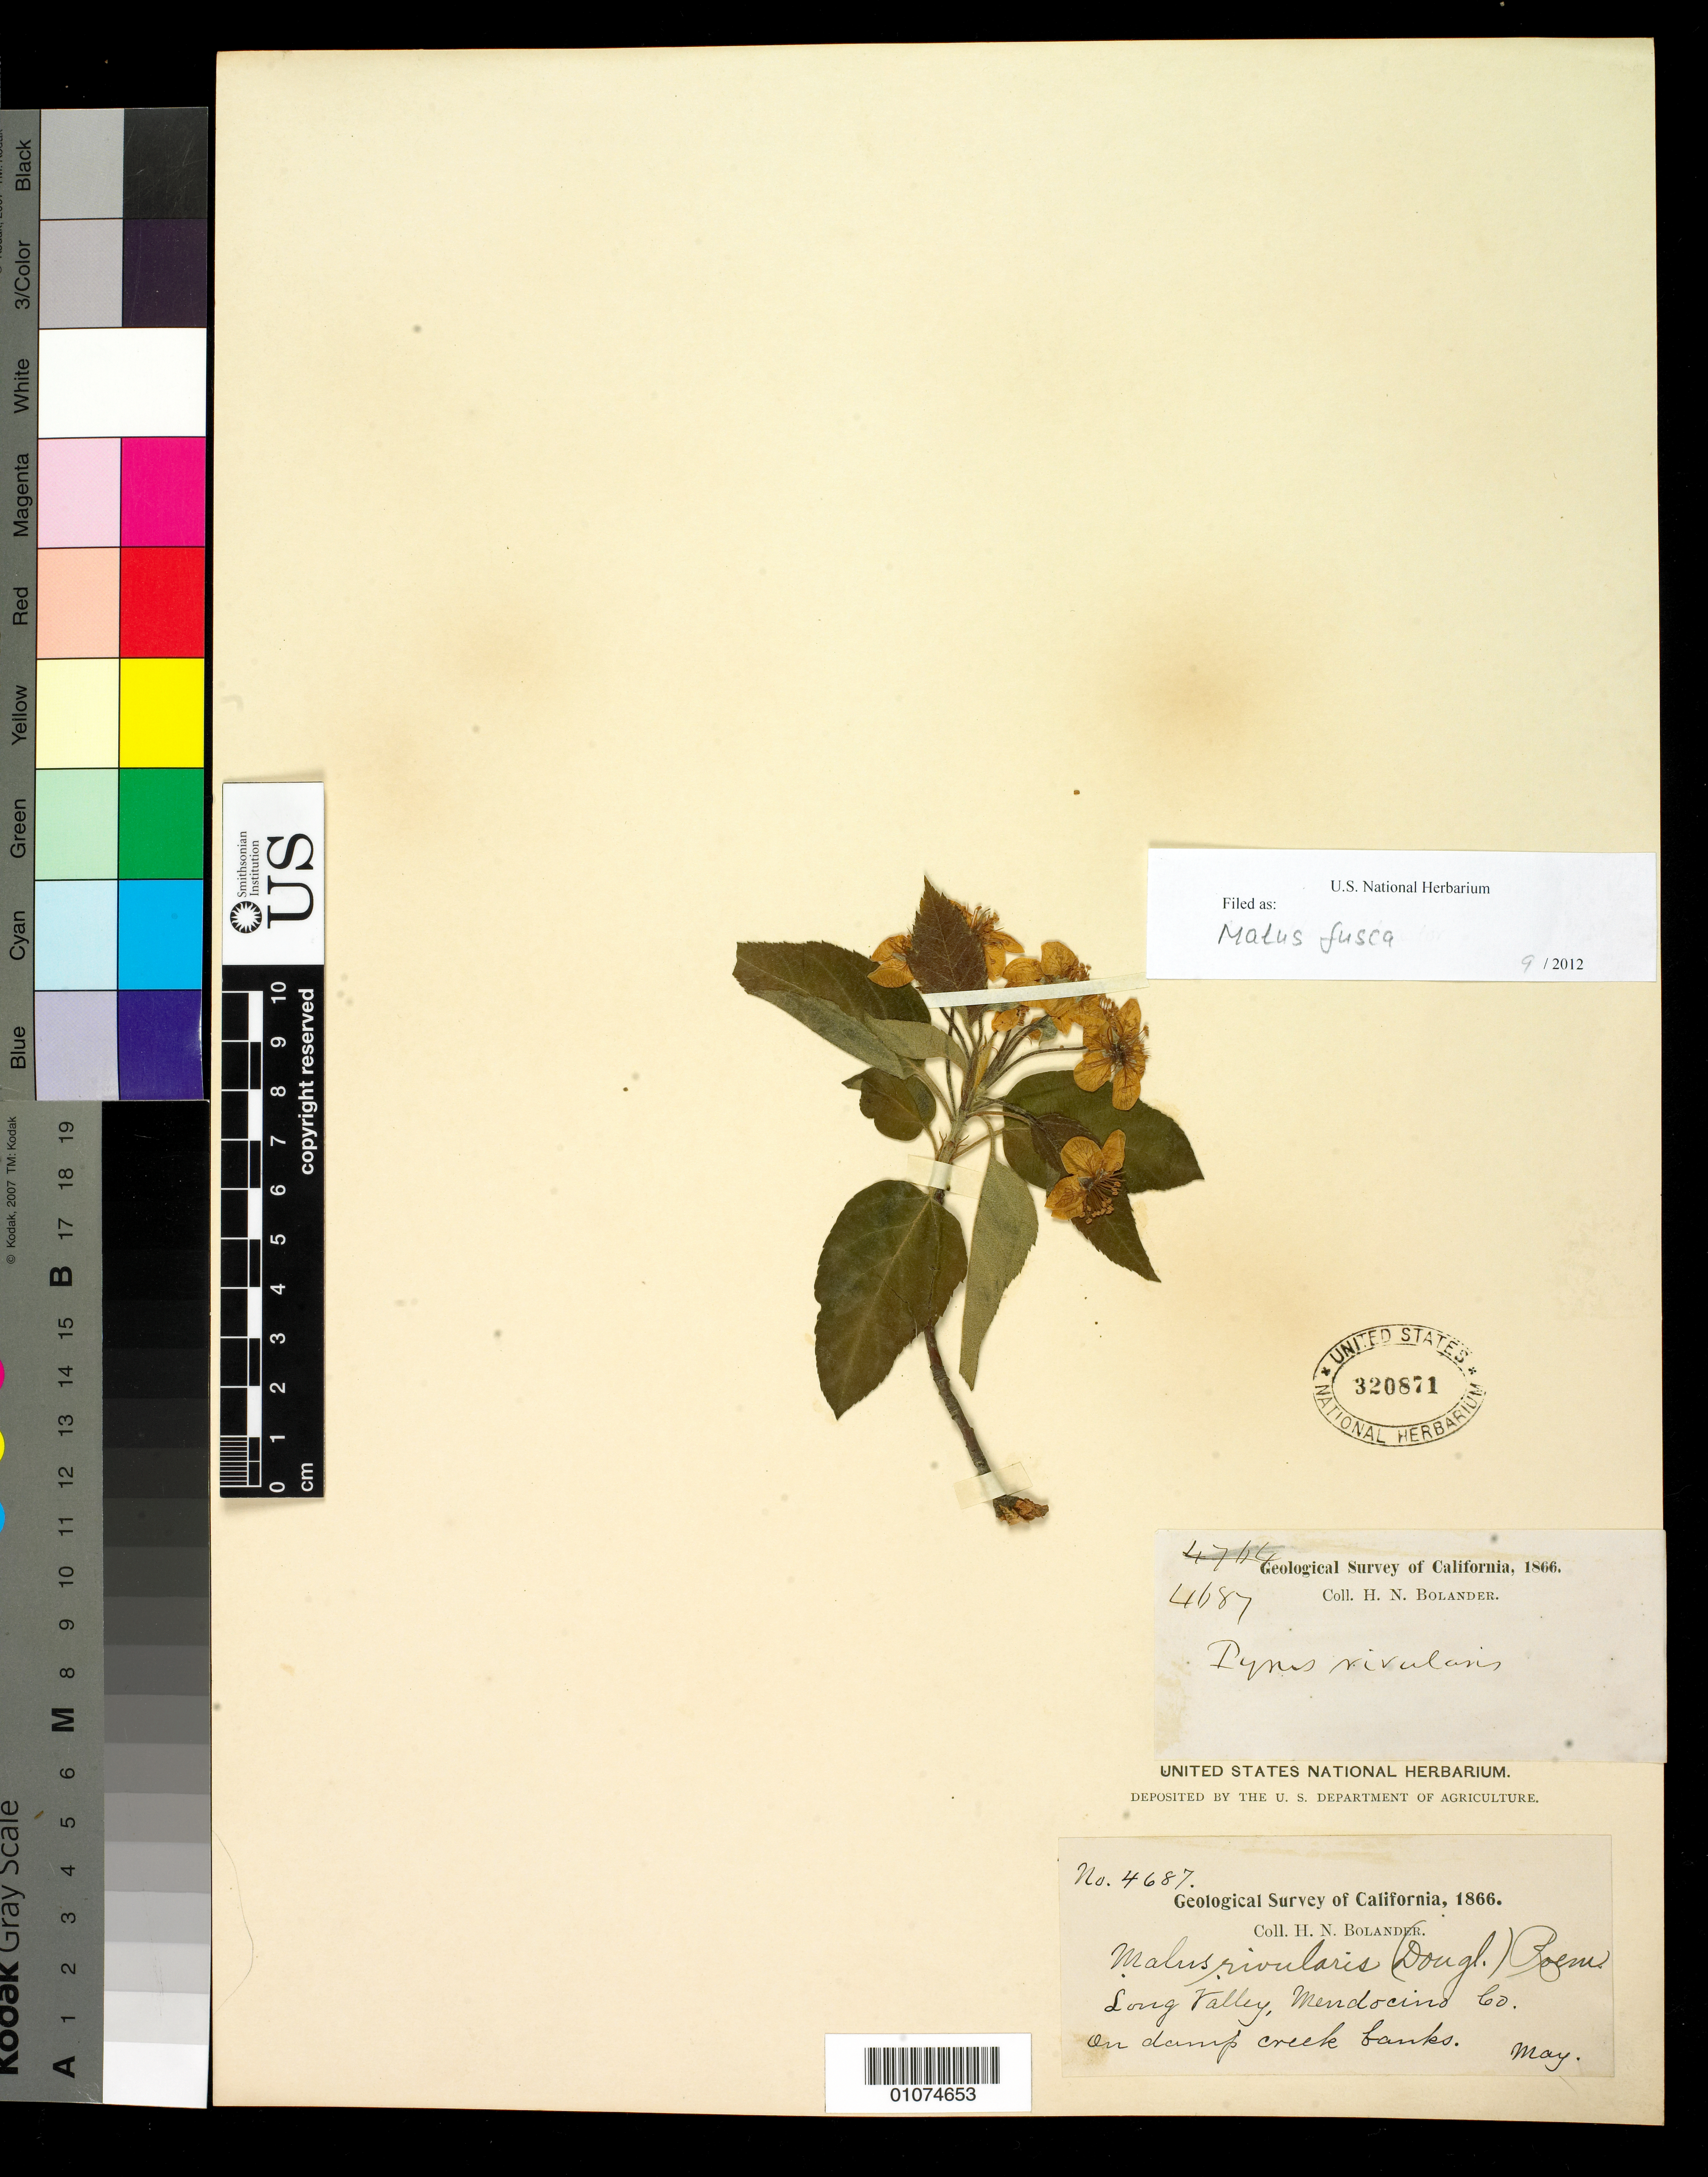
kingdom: Plantae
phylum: Tracheophyta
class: Magnoliopsida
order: Rosales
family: Rosaceae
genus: Malus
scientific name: Malus fusca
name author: (Raf.) C.K. Schneid.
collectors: H. Bolander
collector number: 4687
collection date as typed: May 1866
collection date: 1866-05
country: United States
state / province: California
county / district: Mendocino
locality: Long Valley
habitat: On damp creek banks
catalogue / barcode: US 320871